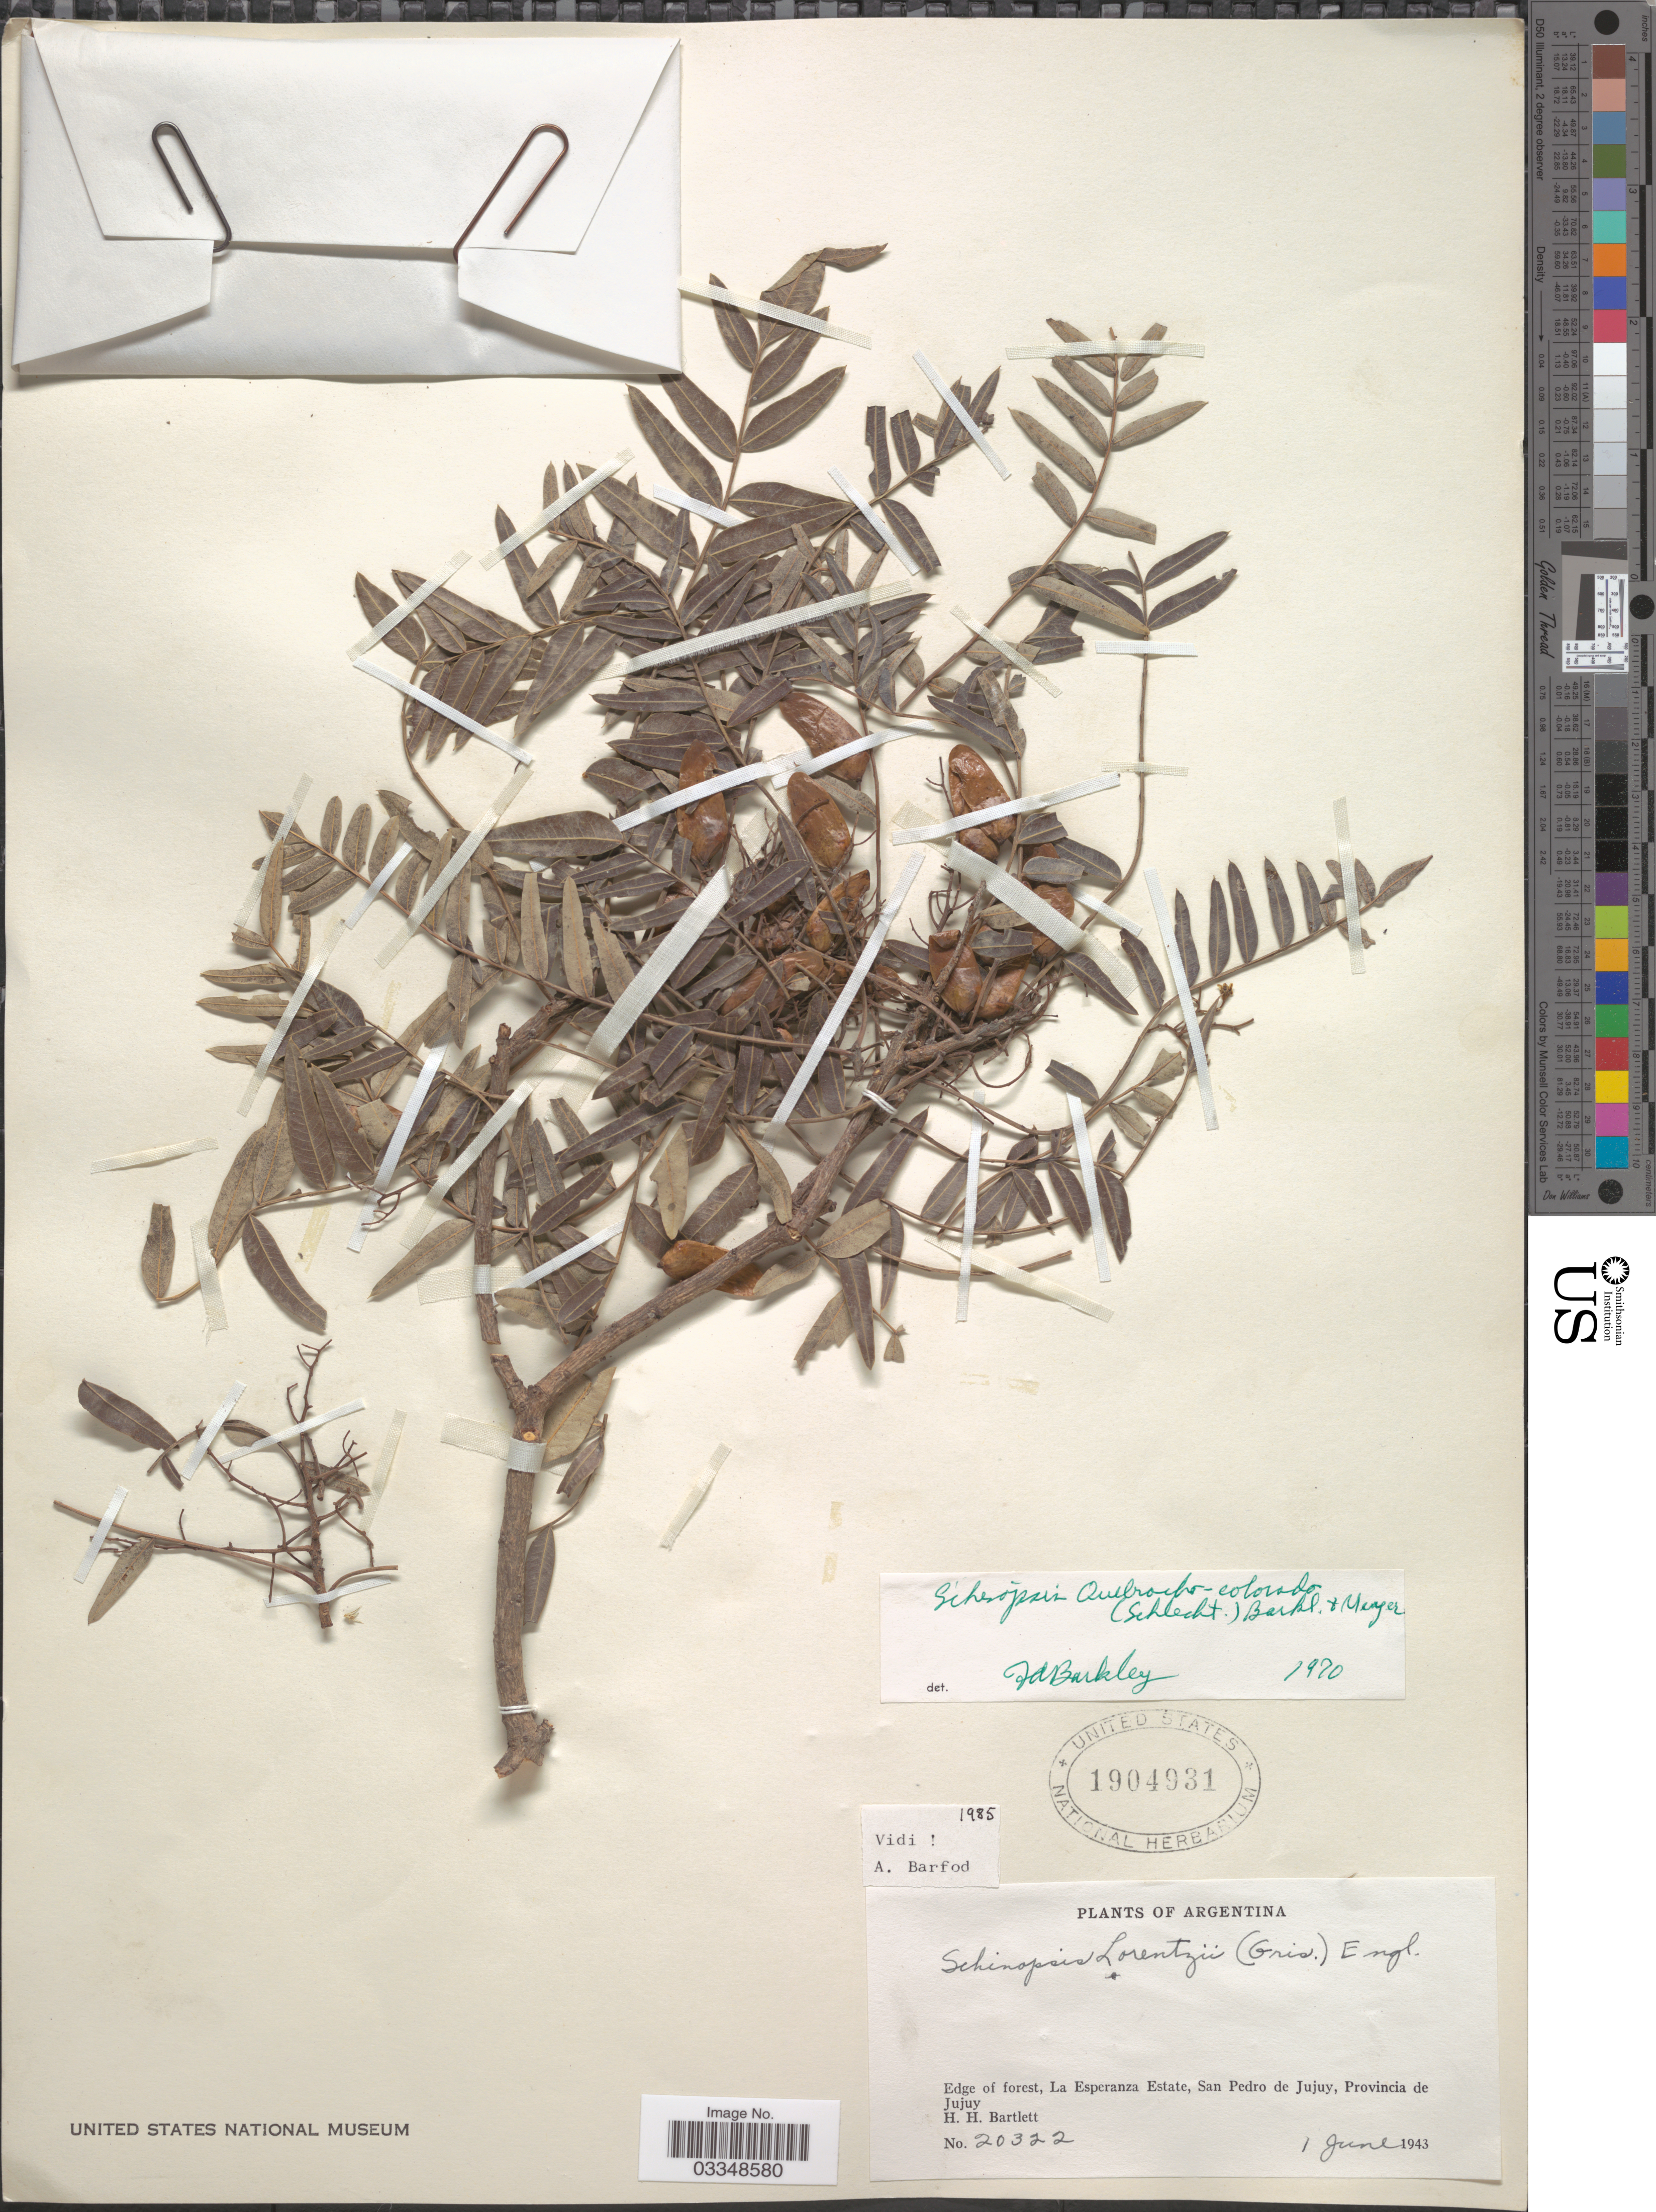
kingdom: Plantae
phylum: Tracheophyta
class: Magnoliopsida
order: Sapindales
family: Anacardiaceae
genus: Schinopsis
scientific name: Schinopsis quebracho-colorado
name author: F.A. Barkley & T. Mey.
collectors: H. H. Bartlett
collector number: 20322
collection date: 1943-06-01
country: Argentina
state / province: Jujuy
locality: La Esperanza Estate, San Pedro de Jujuy.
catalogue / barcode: US 1904931